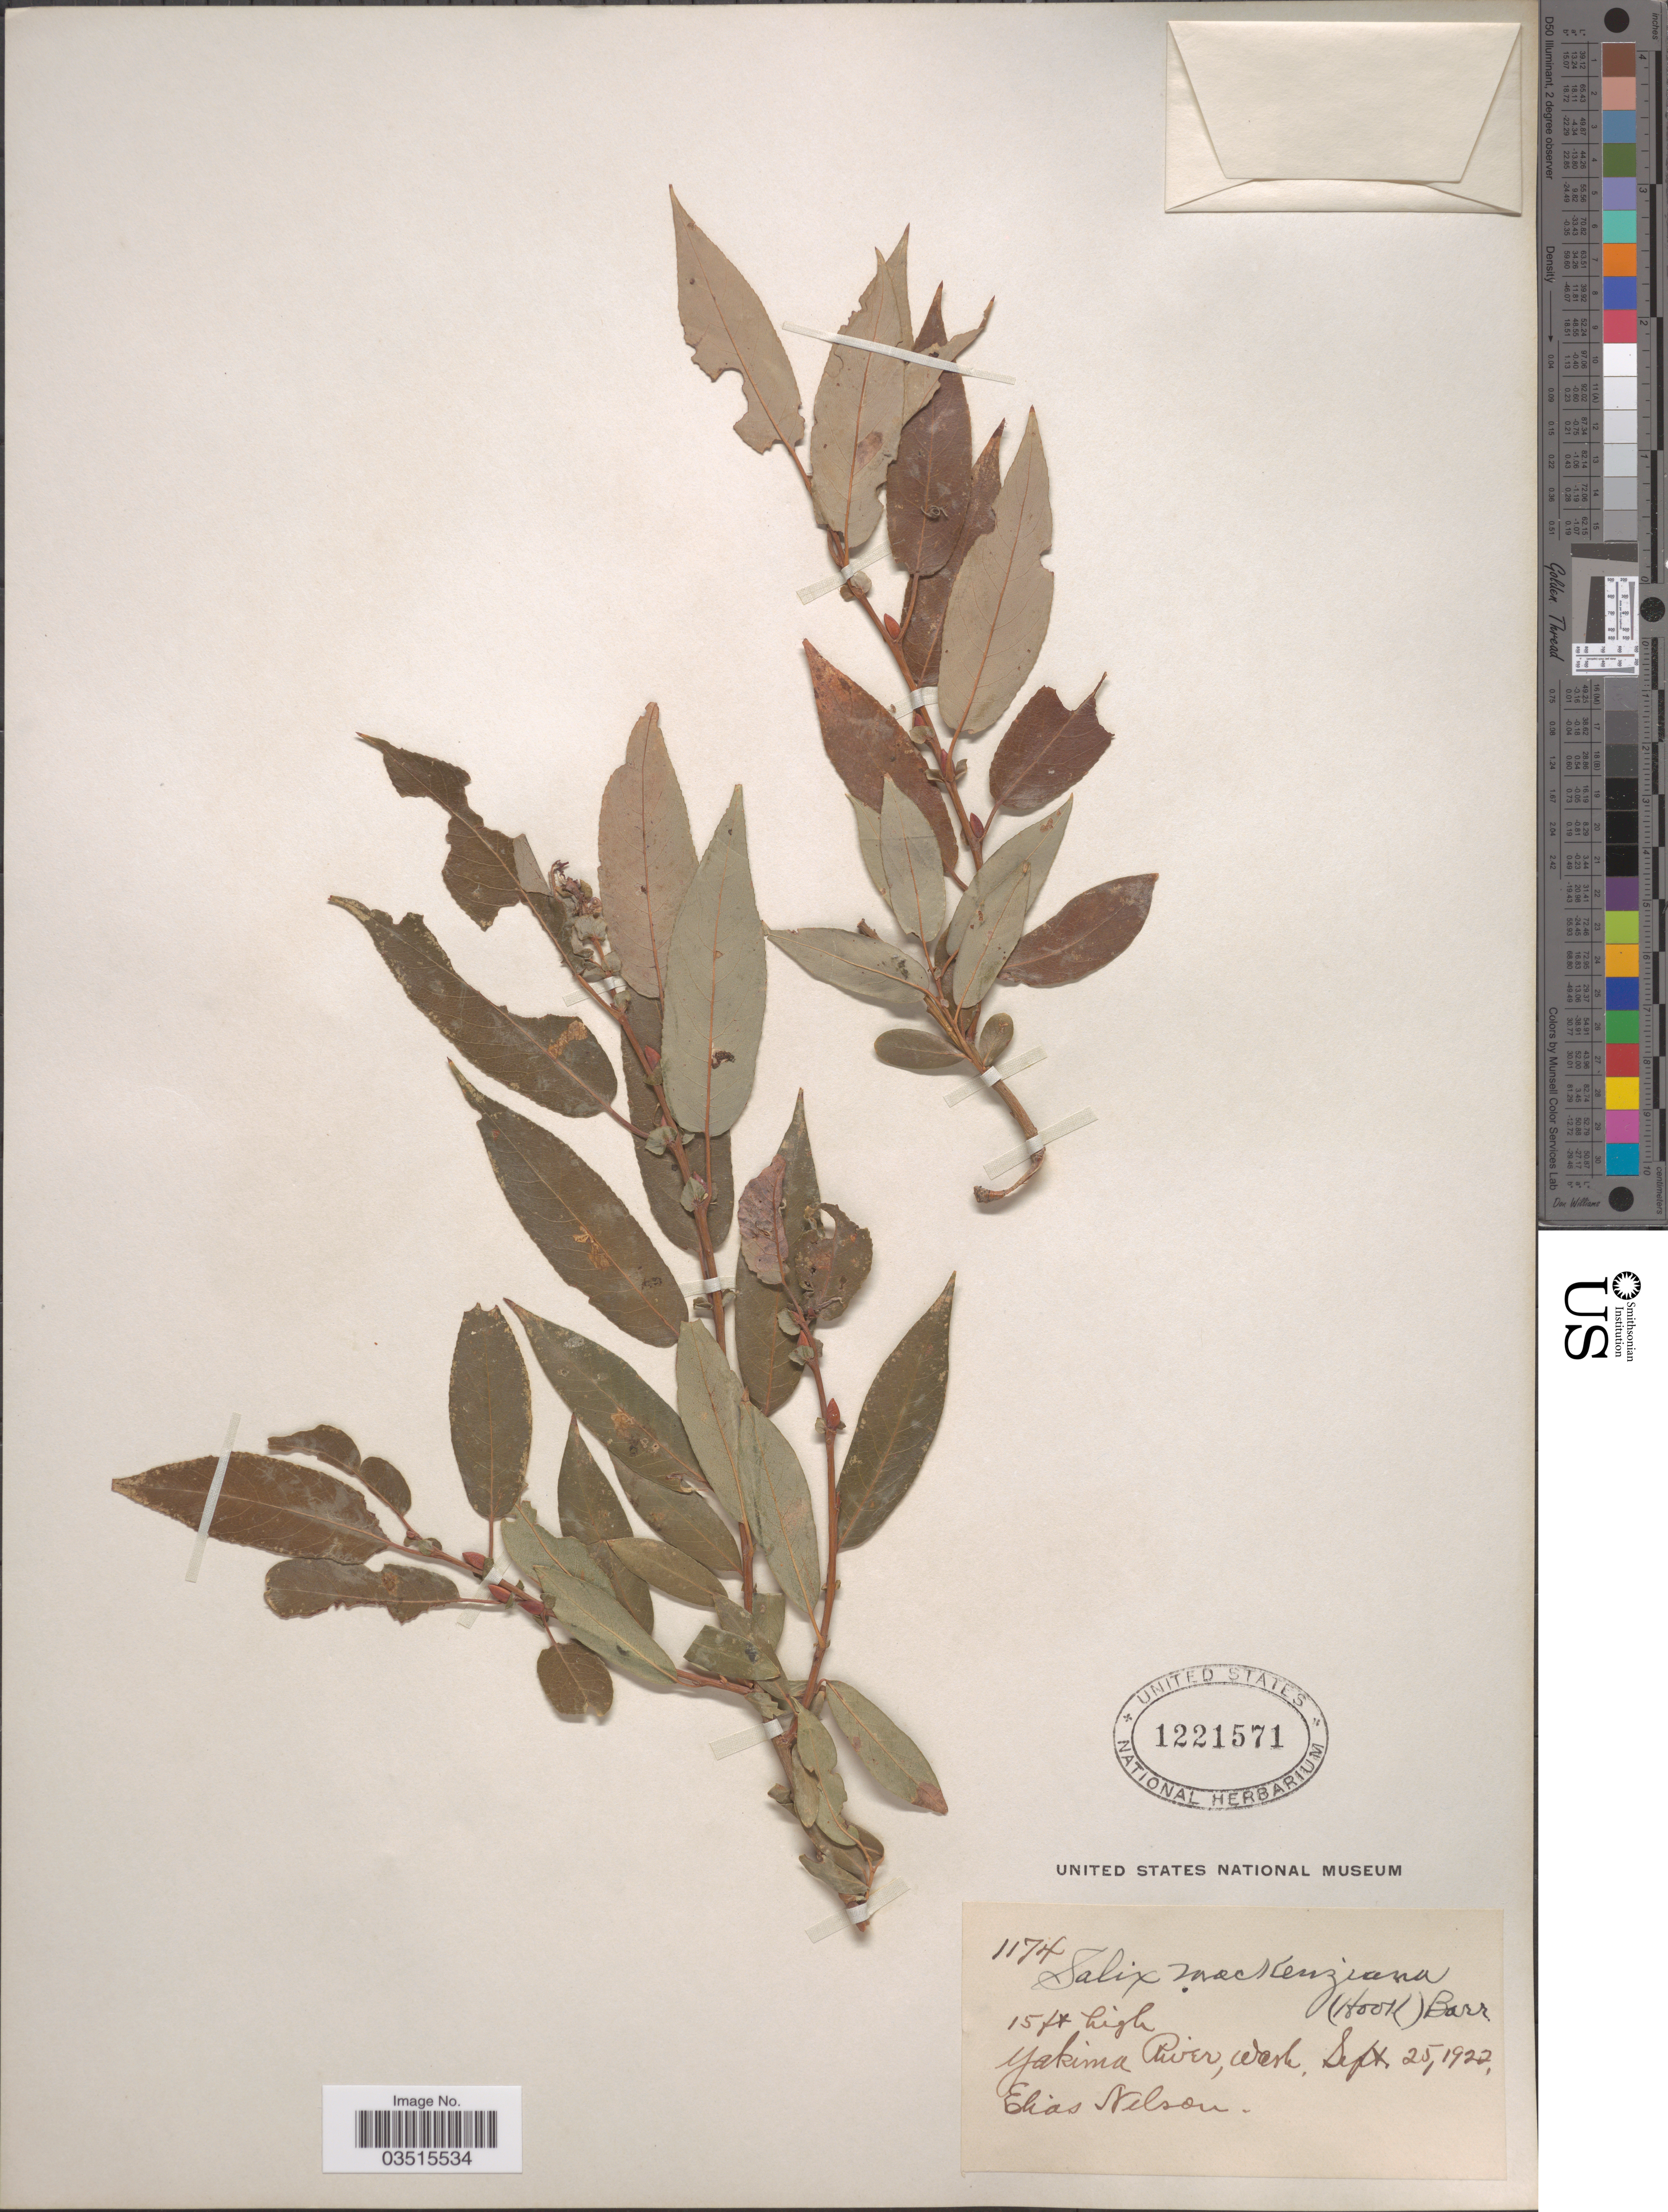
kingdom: Plantae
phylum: Tracheophyta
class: Magnoliopsida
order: Malpighiales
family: Salicaceae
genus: Salix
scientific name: Salix mackenziana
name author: (Hook.) Barratt ex Hook.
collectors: E. Nelson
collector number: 1174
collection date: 1922-09-25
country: United States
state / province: Washington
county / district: Yakima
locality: Yakima River.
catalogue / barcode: US 1221571